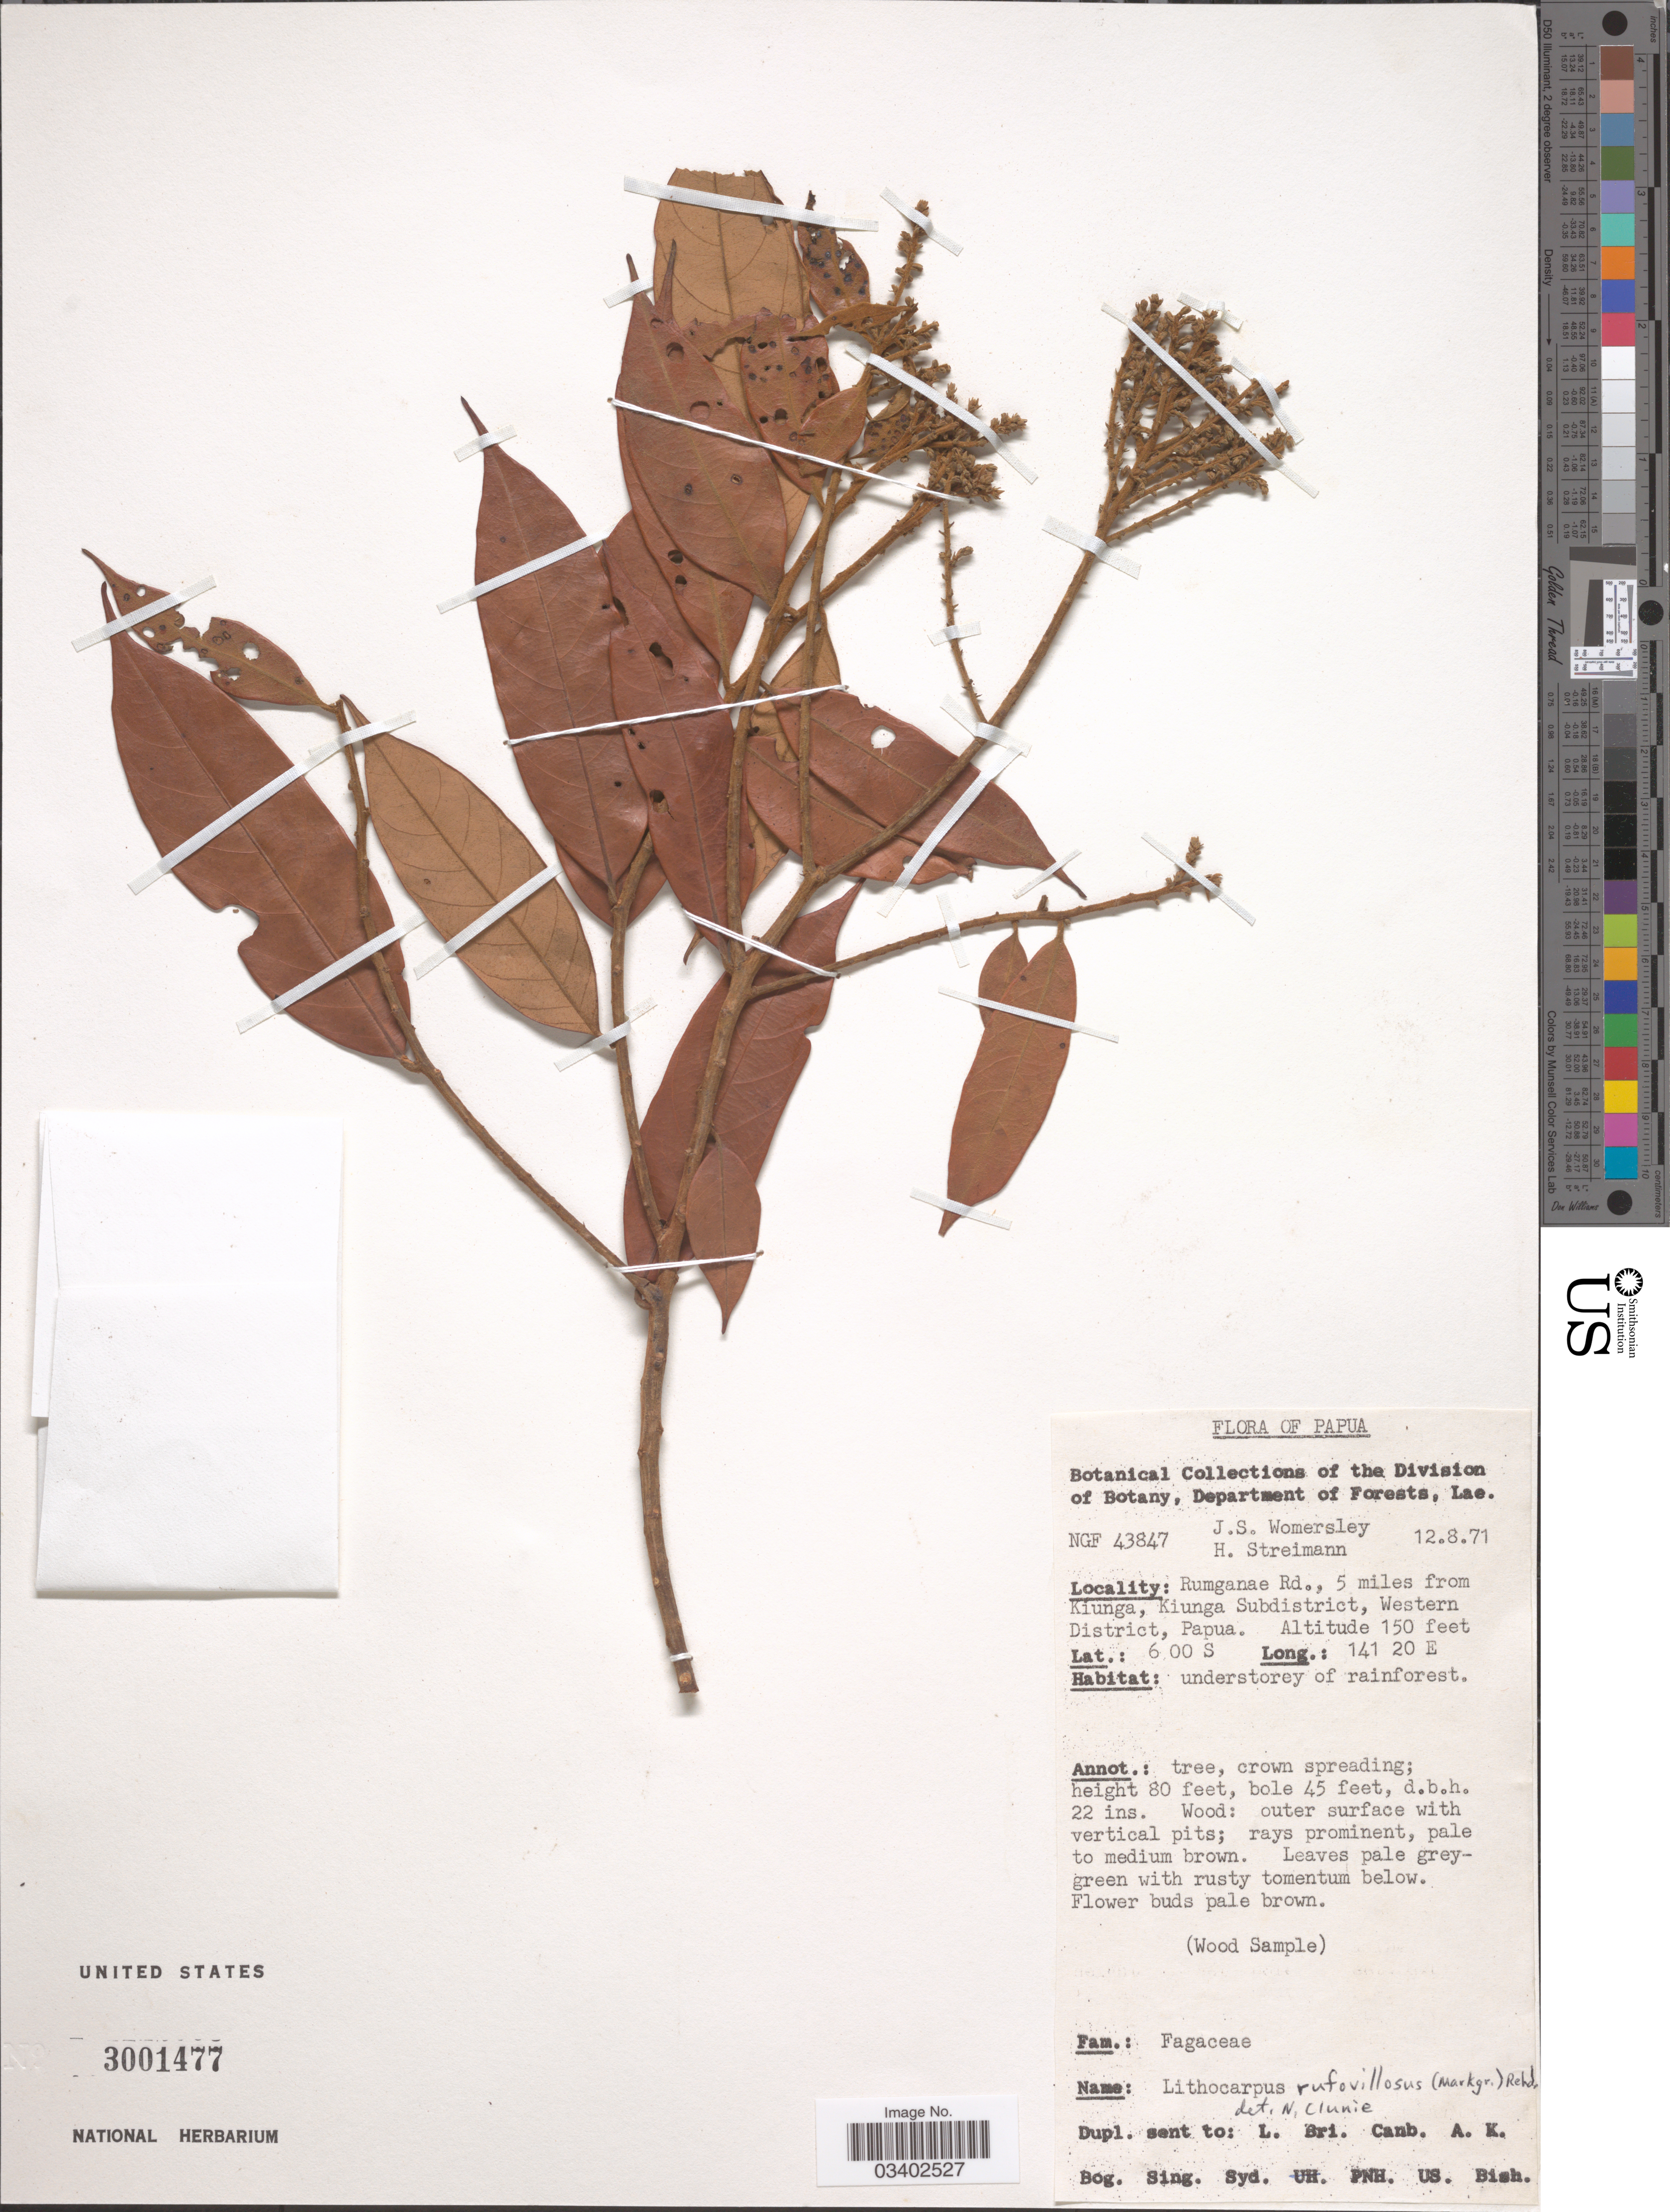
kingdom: Plantae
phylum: Tracheophyta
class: Magnoliopsida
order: Fagales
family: Fagaceae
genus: Lithocarpus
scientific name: Lithocarpus rufovillosus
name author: (Markgr.) Rehder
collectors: J. S. Womersley & H. Streimann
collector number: NGF43847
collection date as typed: Transcribed d/m/y: 12/8/71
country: Papua New Guinea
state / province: Manus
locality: Papua. Rumganae Rd., 5 miles from Kiunga, Kiunga Subdistrict, Western District, Papua.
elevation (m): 46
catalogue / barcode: US 3001477